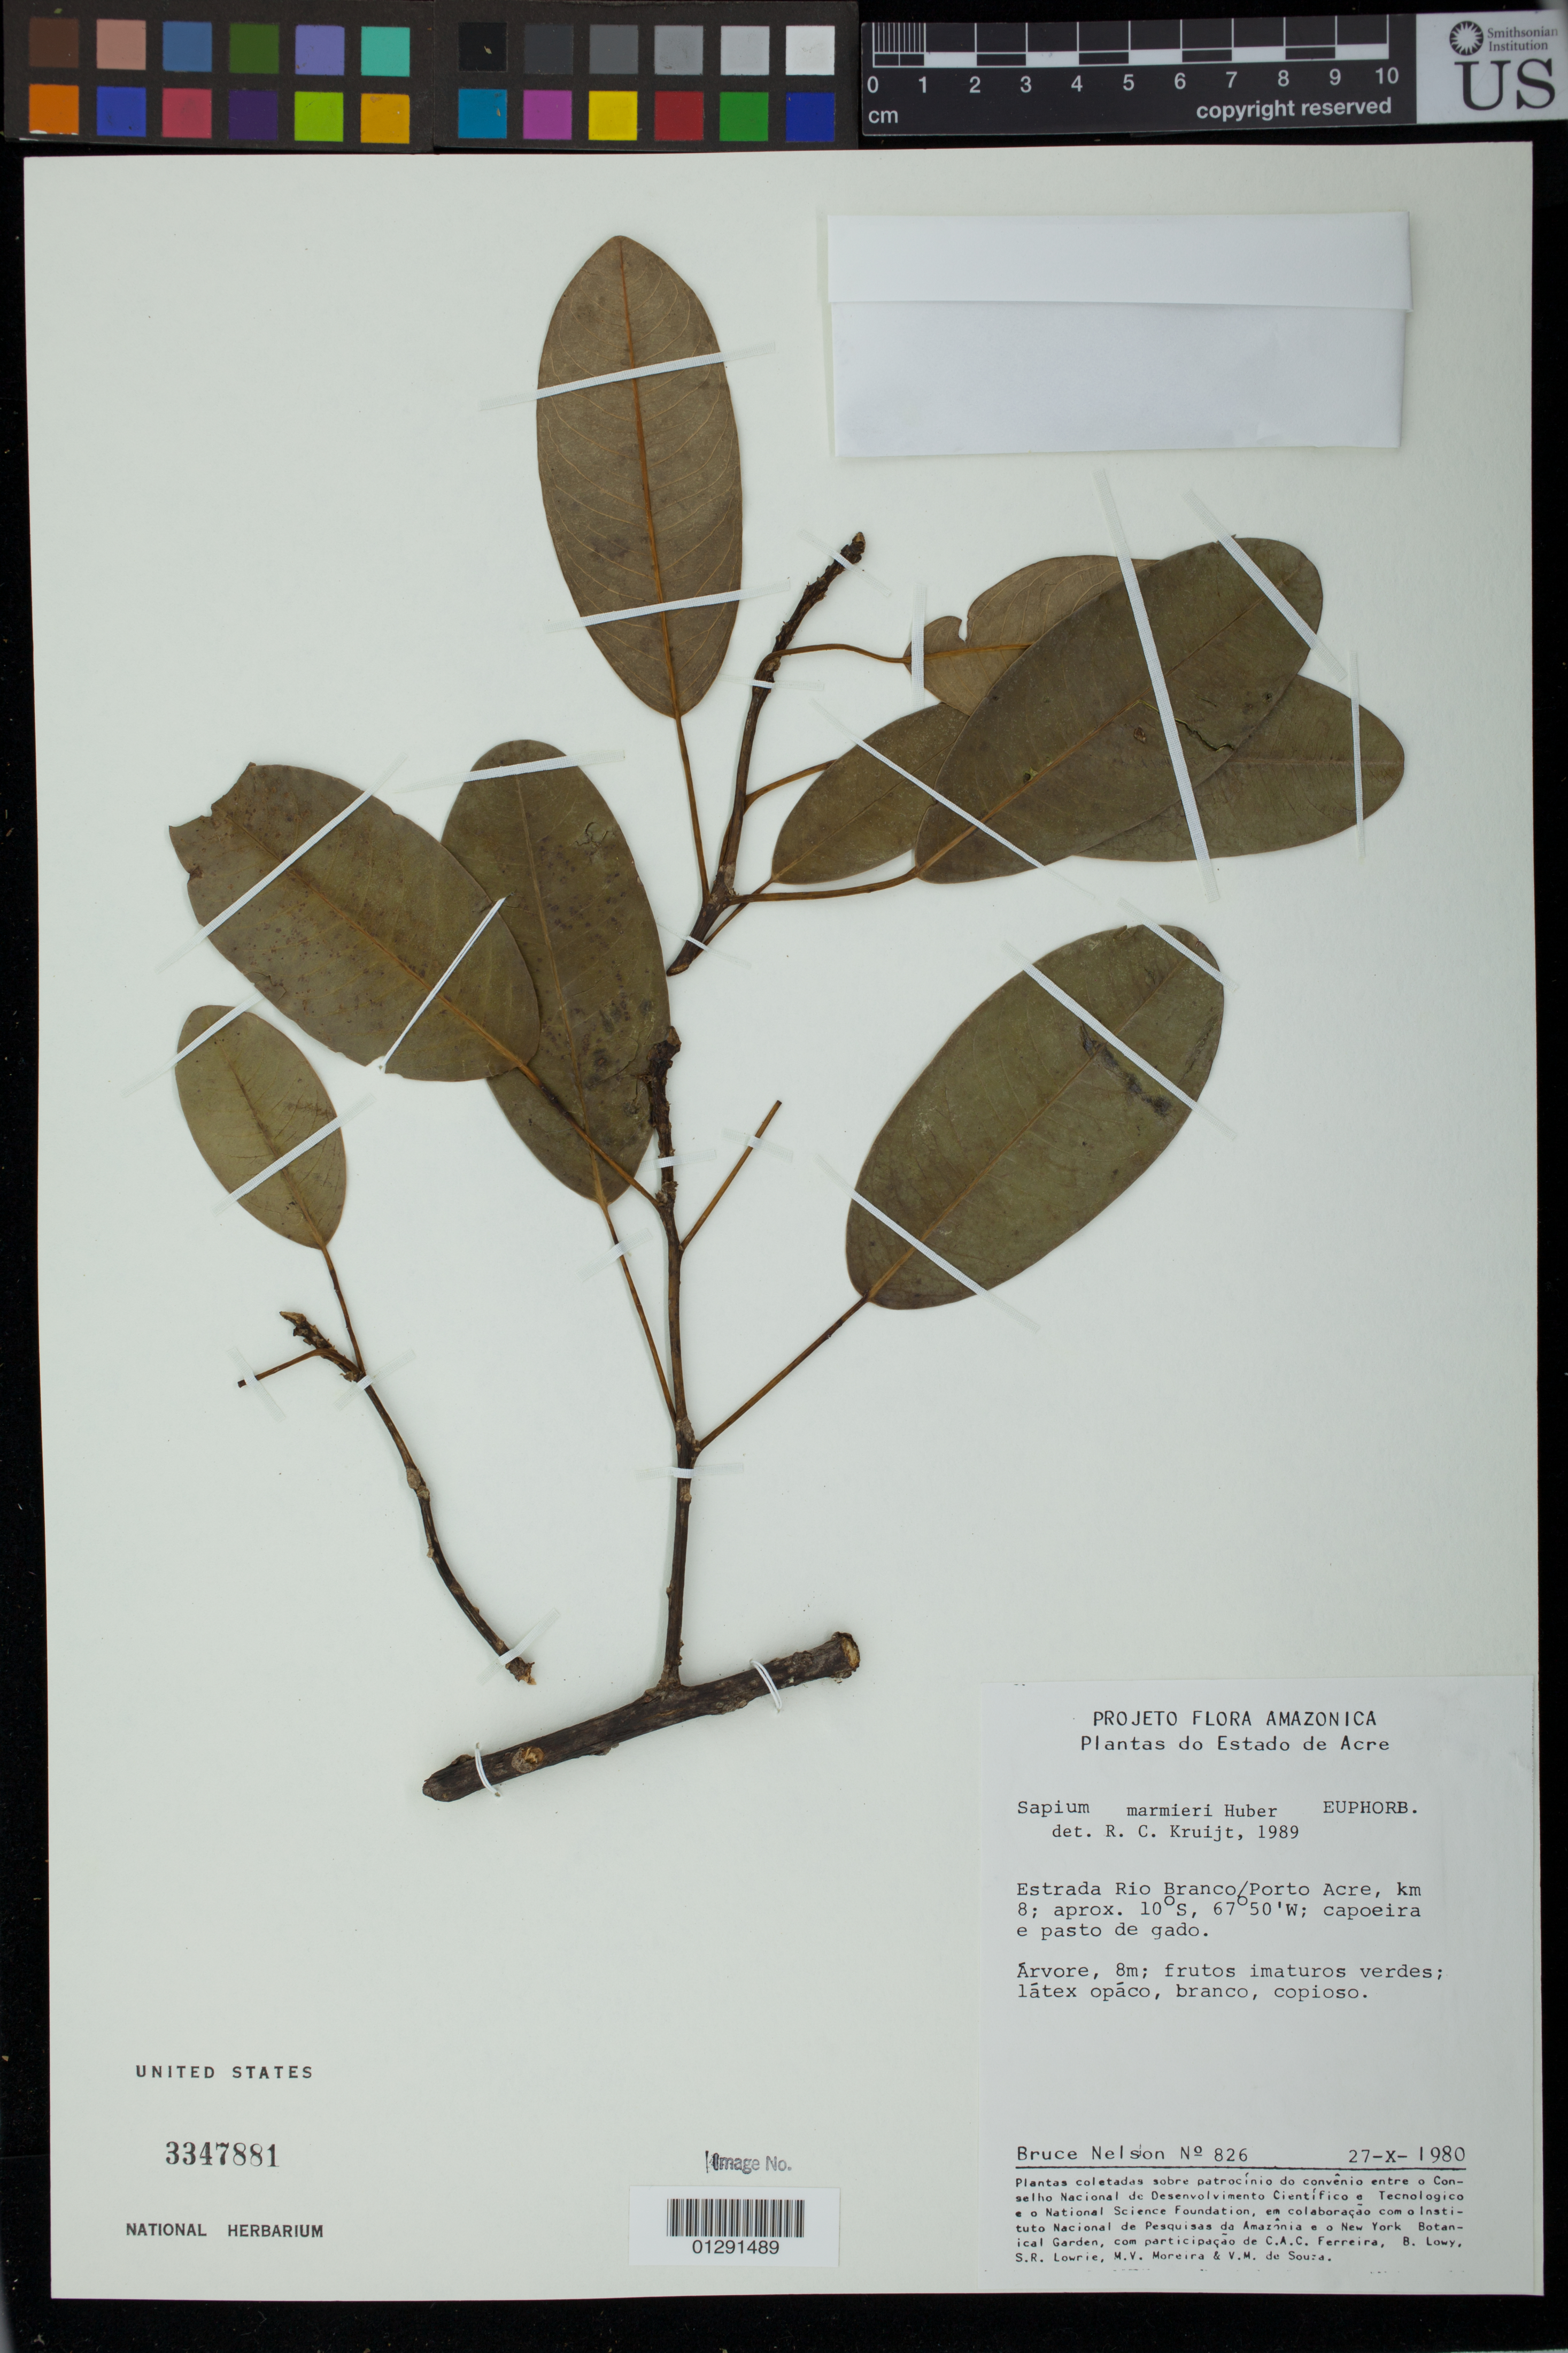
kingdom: Plantae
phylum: Tracheophyta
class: Magnoliopsida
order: Malpighiales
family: Euphorbiaceae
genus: Sapium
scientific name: Sapium marmieri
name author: Huber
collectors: B. Nelson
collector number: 826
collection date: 1980-10-27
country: Brazil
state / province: Acre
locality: Estrada Rio Branco / Porto Acre; kilometer 8;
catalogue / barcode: US 3347881